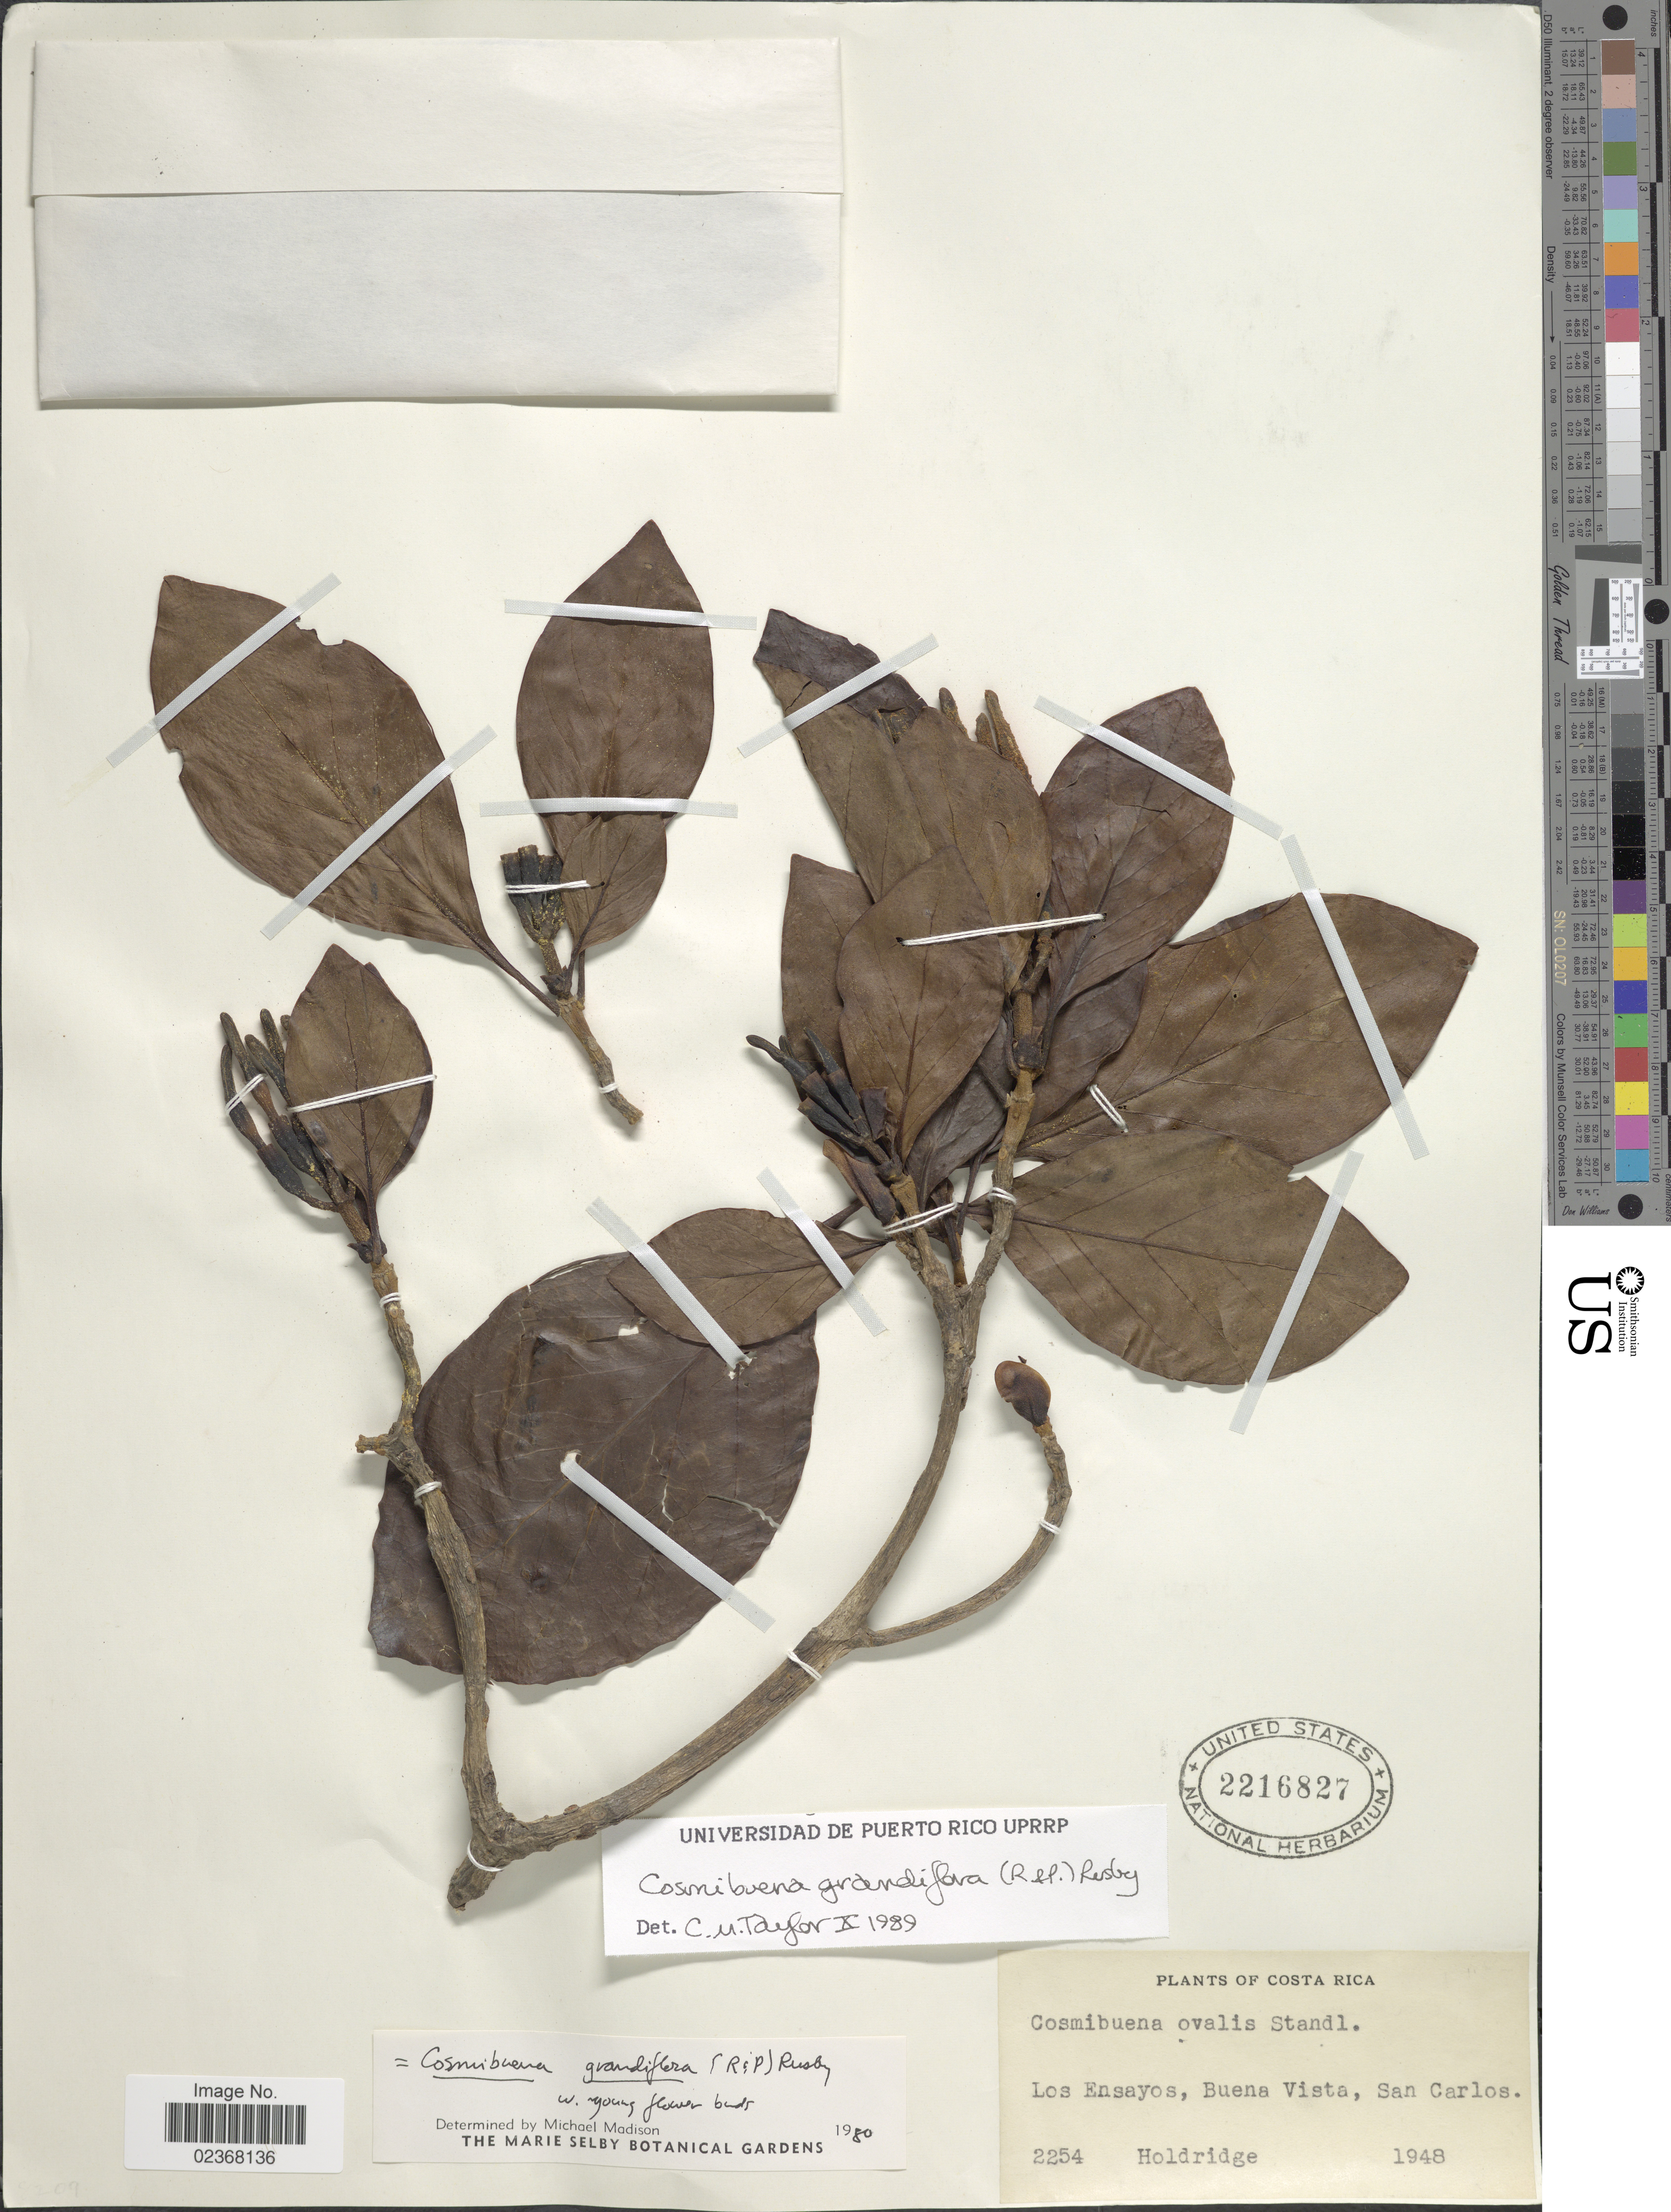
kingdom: Plantae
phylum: Tracheophyta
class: Magnoliopsida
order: Gentianales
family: Rubiaceae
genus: Cosmibuena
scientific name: Cosmibuena grandiflora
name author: (Rose & Pav.) Rusby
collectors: -. Holdridge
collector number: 2254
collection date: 1948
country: Costa Rica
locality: Los Ensayoas, Buena Vista, San Carlos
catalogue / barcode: US 2216827